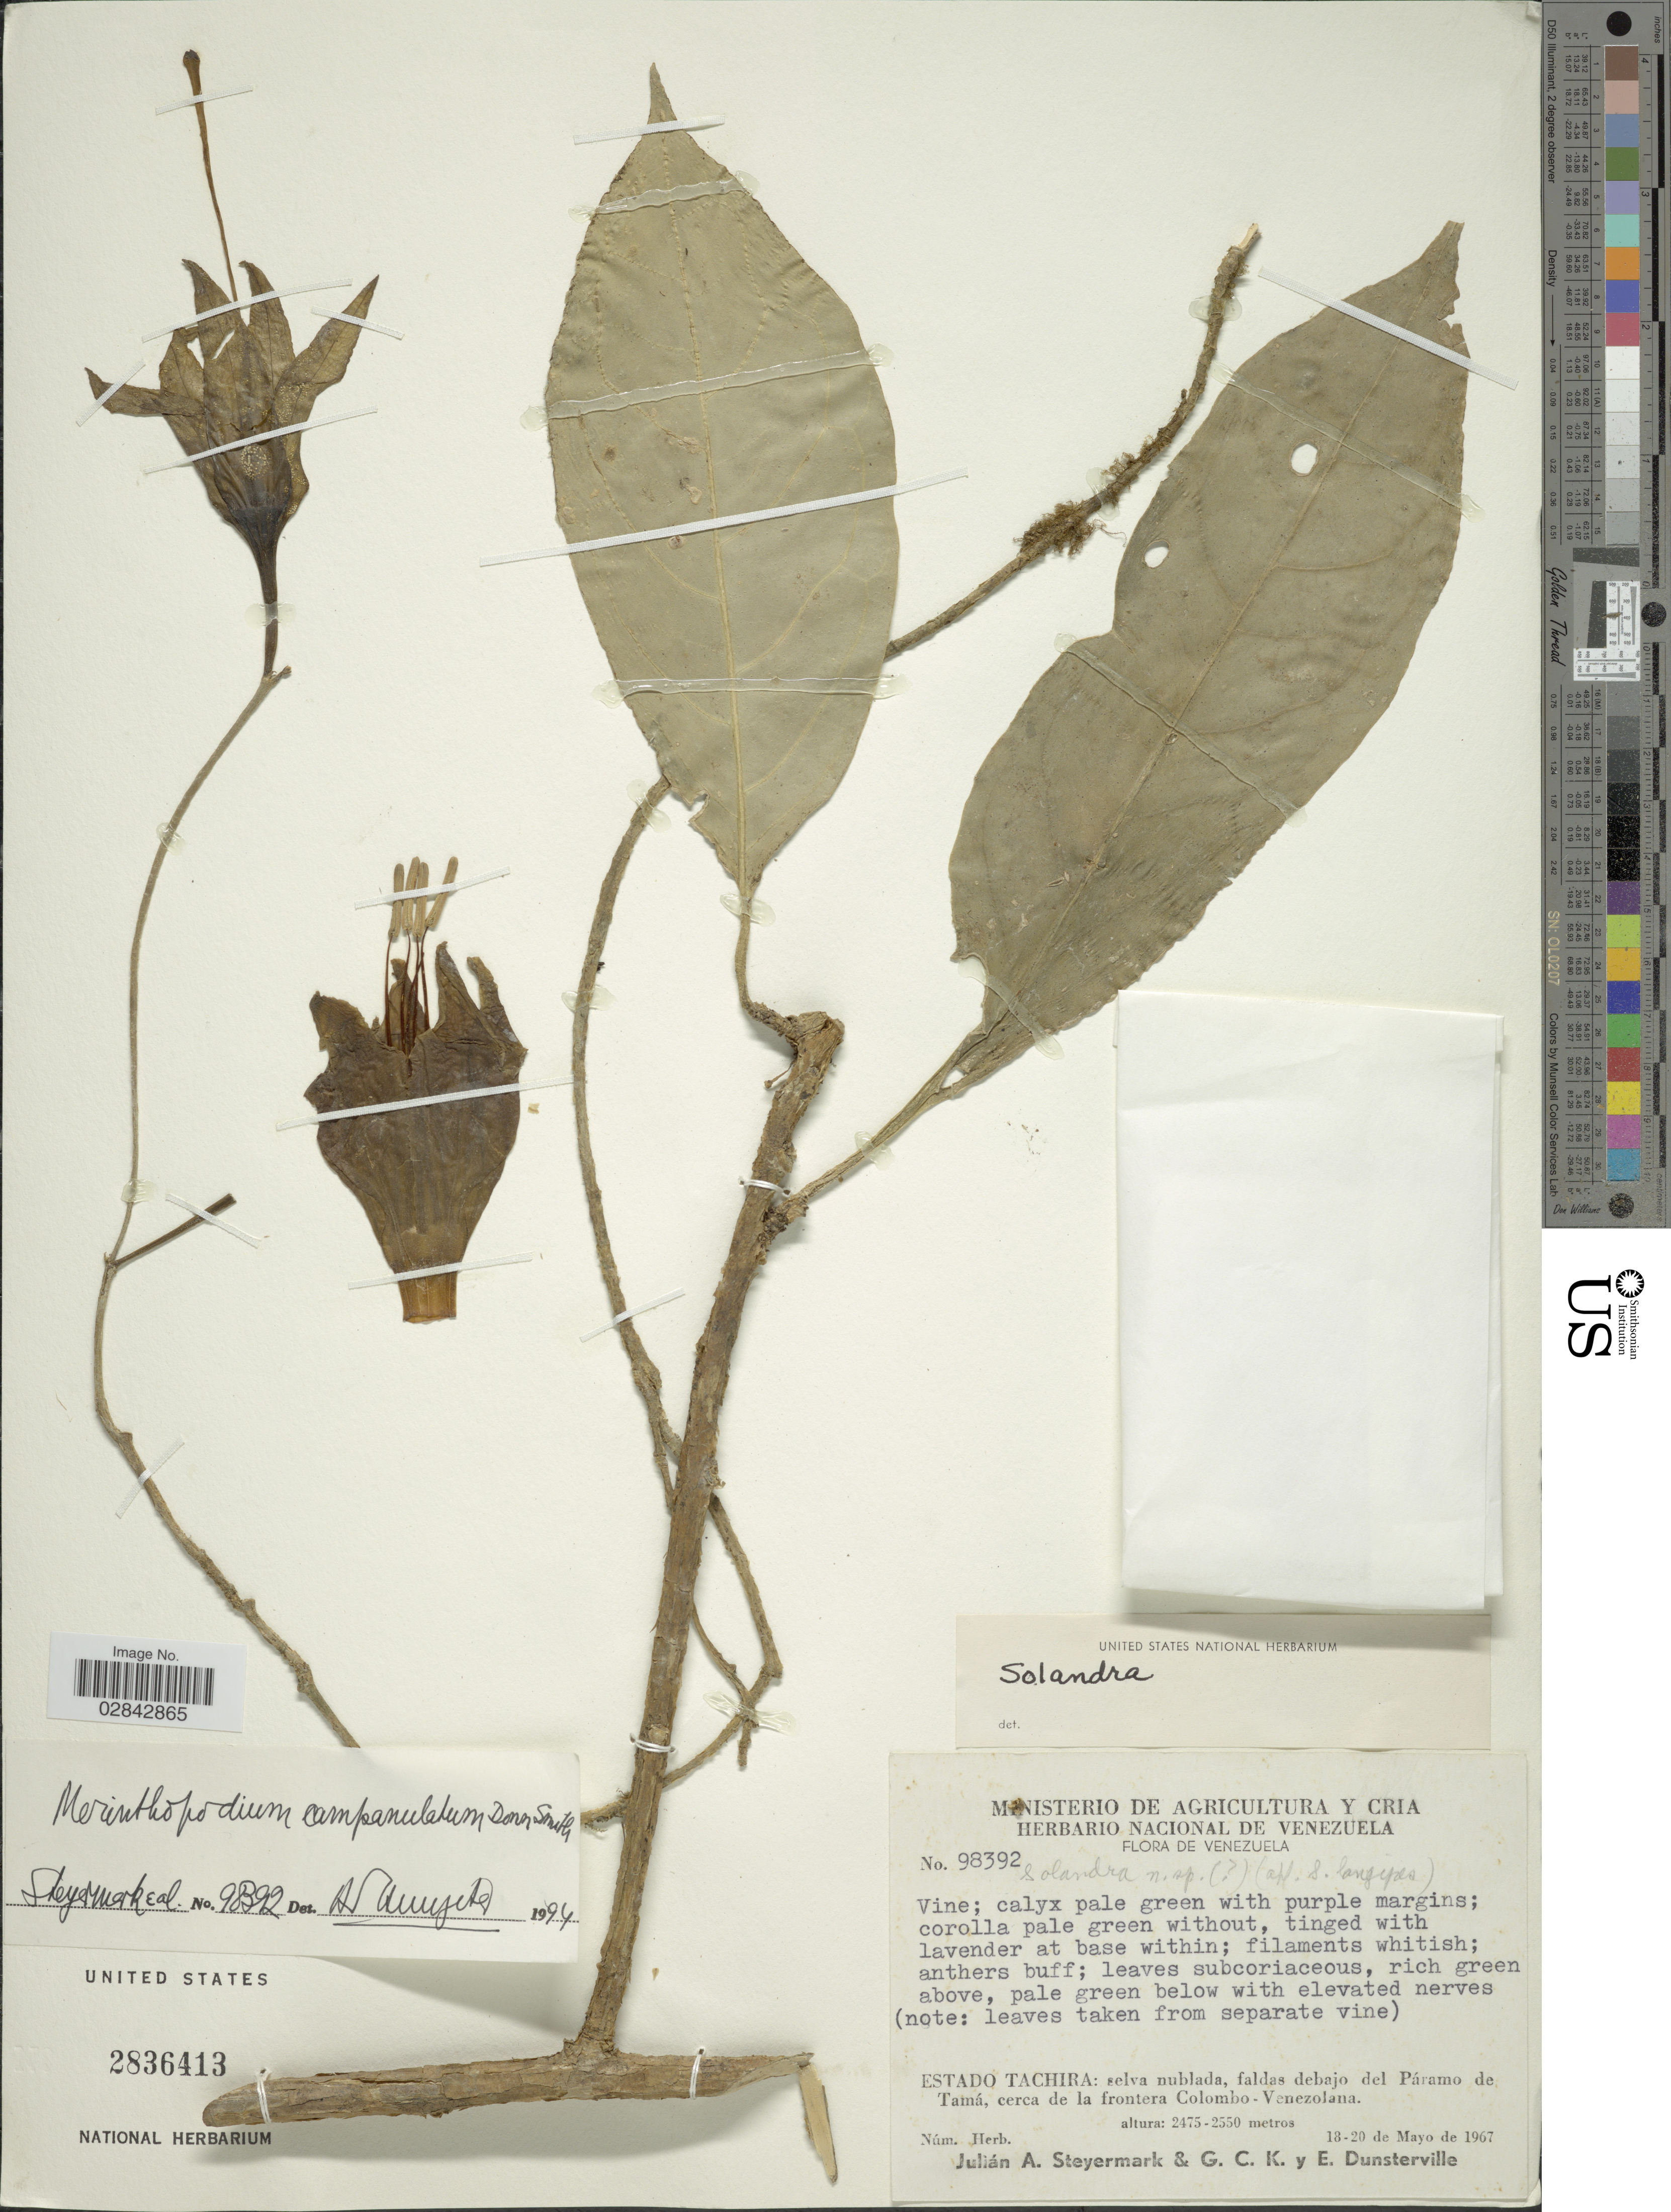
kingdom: Plantae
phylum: Tracheophyta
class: Magnoliopsida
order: Solanales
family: Solanaceae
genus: Markea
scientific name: Markea campanulata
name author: (Donn. Sm.) Lundell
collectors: J. Steyermark, G. C. K. Dunsterville & E. Dunsterville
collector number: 98392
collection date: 1967-05-18/1967-05-20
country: Venezuela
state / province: Tachira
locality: Selva nublada, faldas debajo del Páramo de Tamá, cerca de la frontera Colombo-Venezolana.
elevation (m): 2475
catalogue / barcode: US 2836413